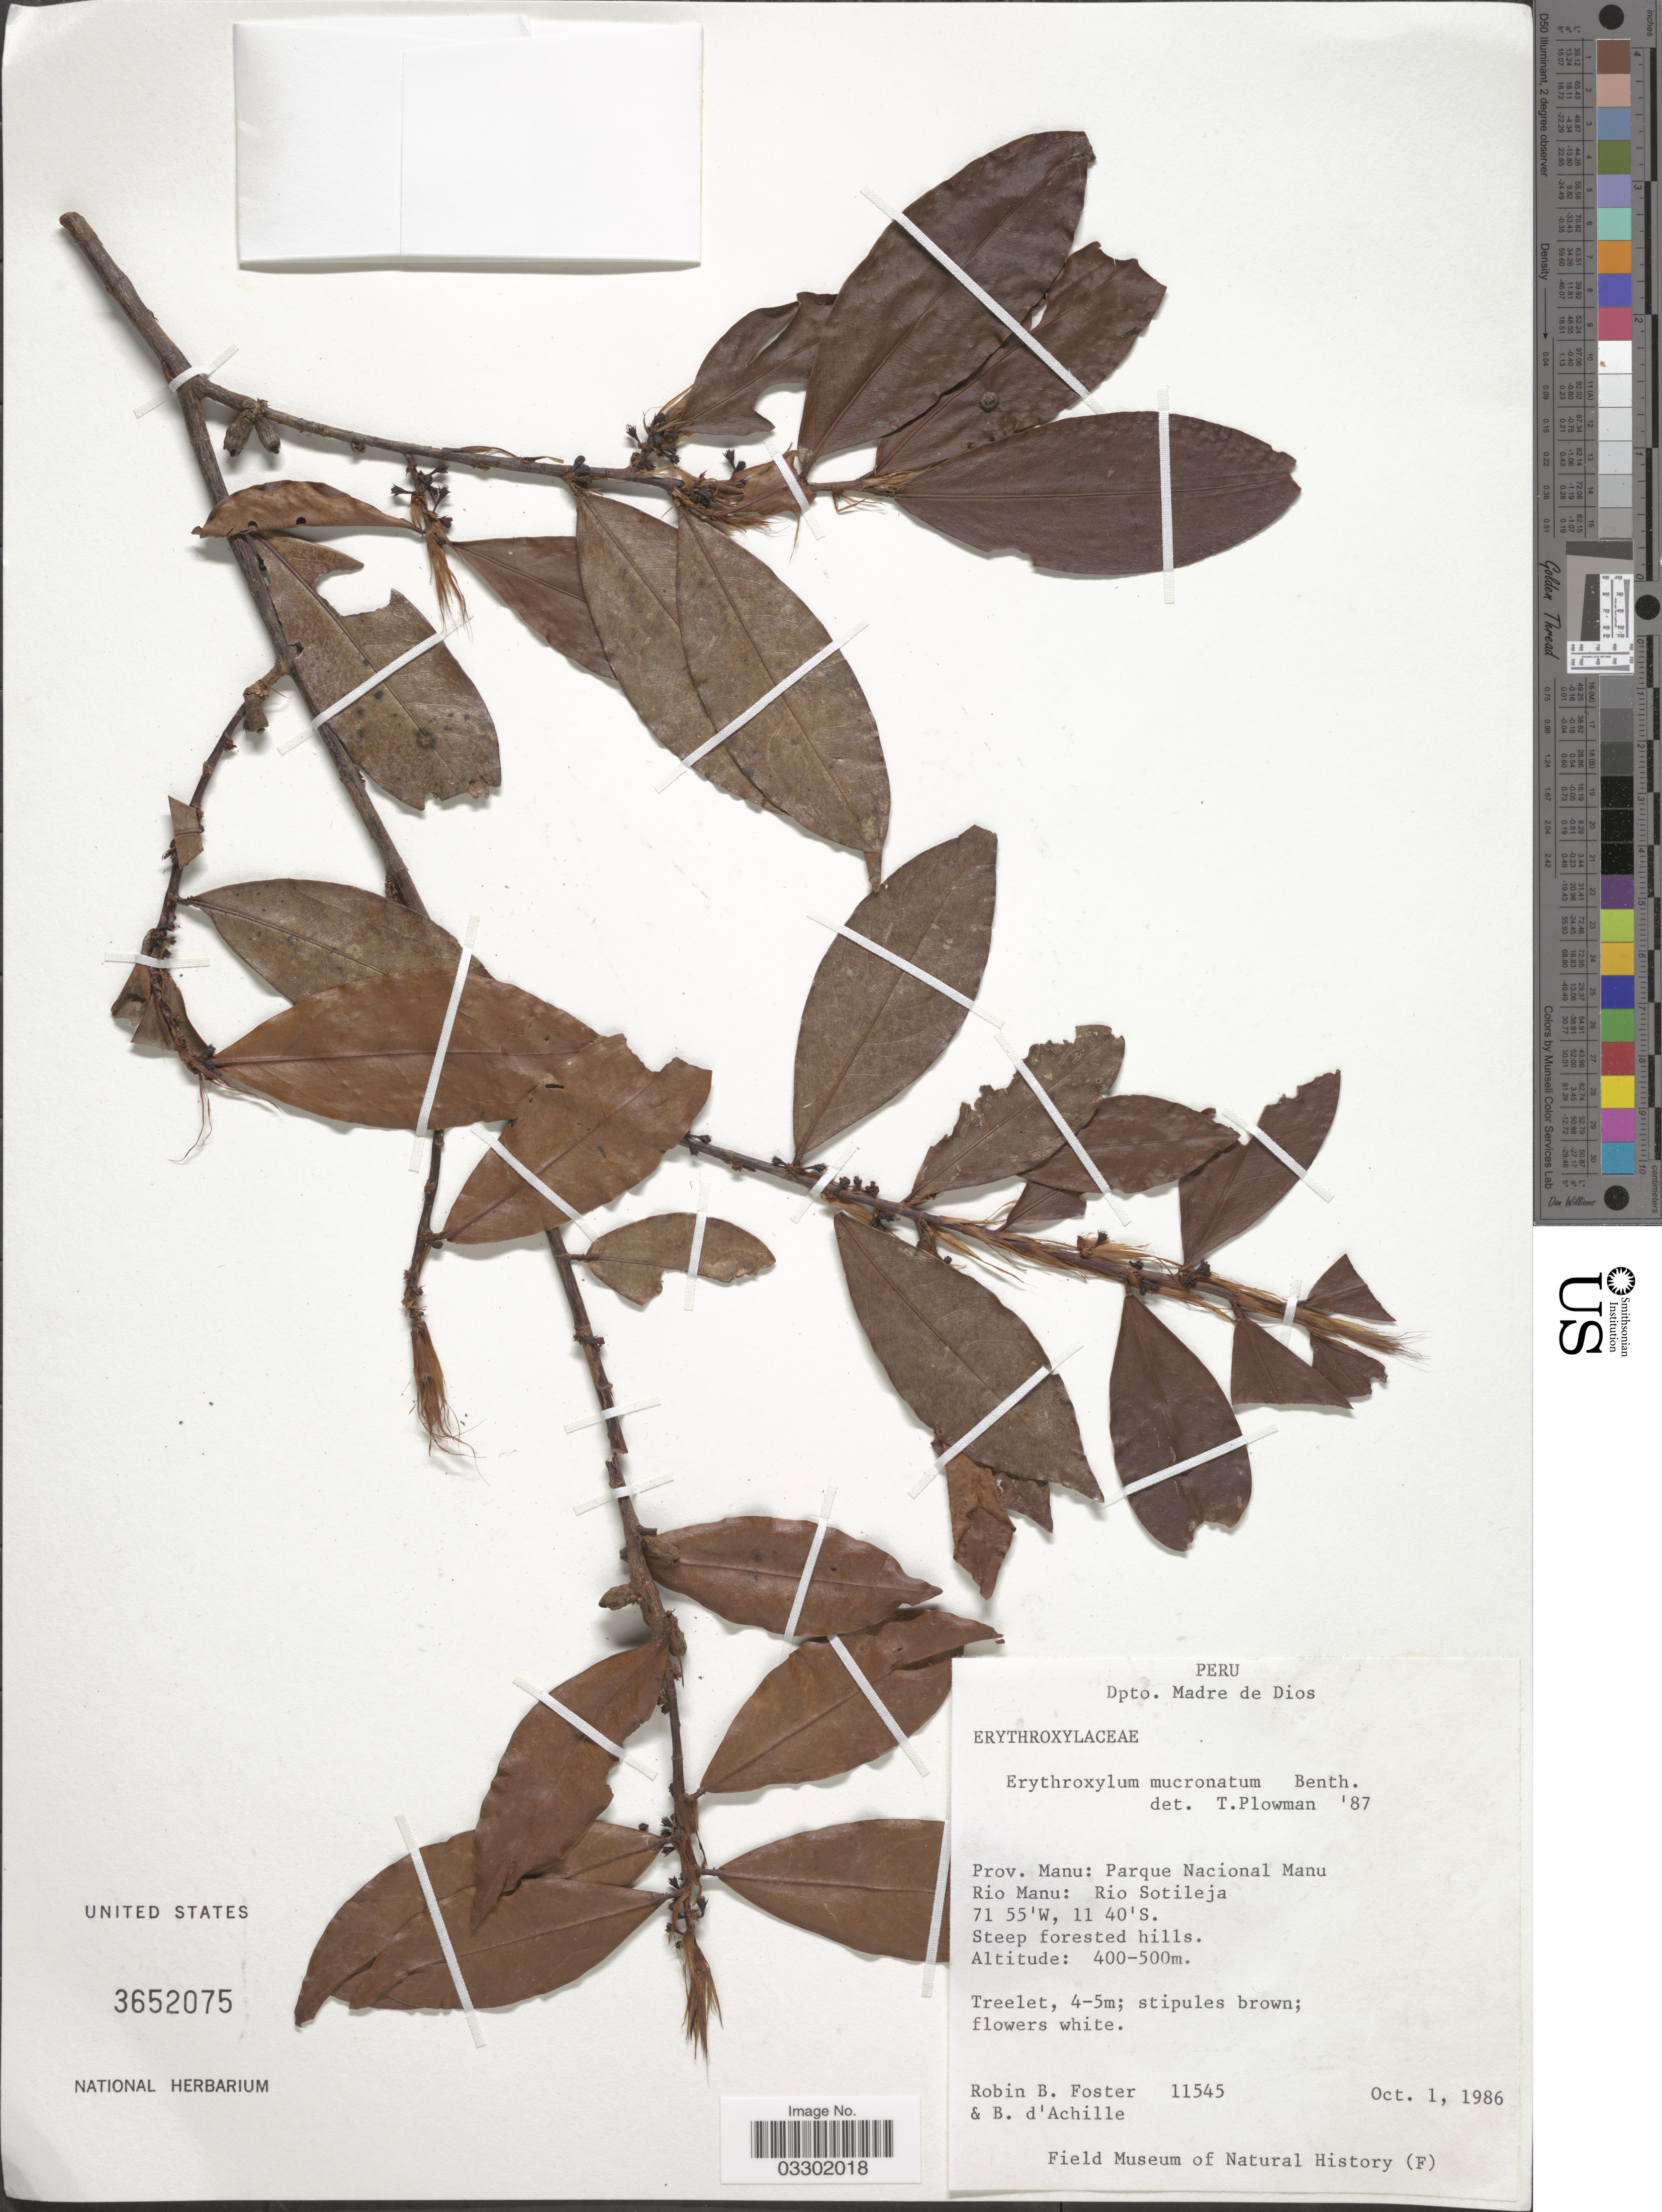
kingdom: Plantae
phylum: Tracheophyta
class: Magnoliopsida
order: Malpighiales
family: Erythroxylaceae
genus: Erythroxylum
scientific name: Erythroxylum mucronatum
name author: Benth.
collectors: R. B. Foster & B. d'Achille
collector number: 11545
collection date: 1986-10-01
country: Peru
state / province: Madre de Dios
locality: Dpto. Madre de Dios. Prov. Manu: Parque Nacional Manu. Rio Manu: Rio Sotileja.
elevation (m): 400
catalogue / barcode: US 3652075